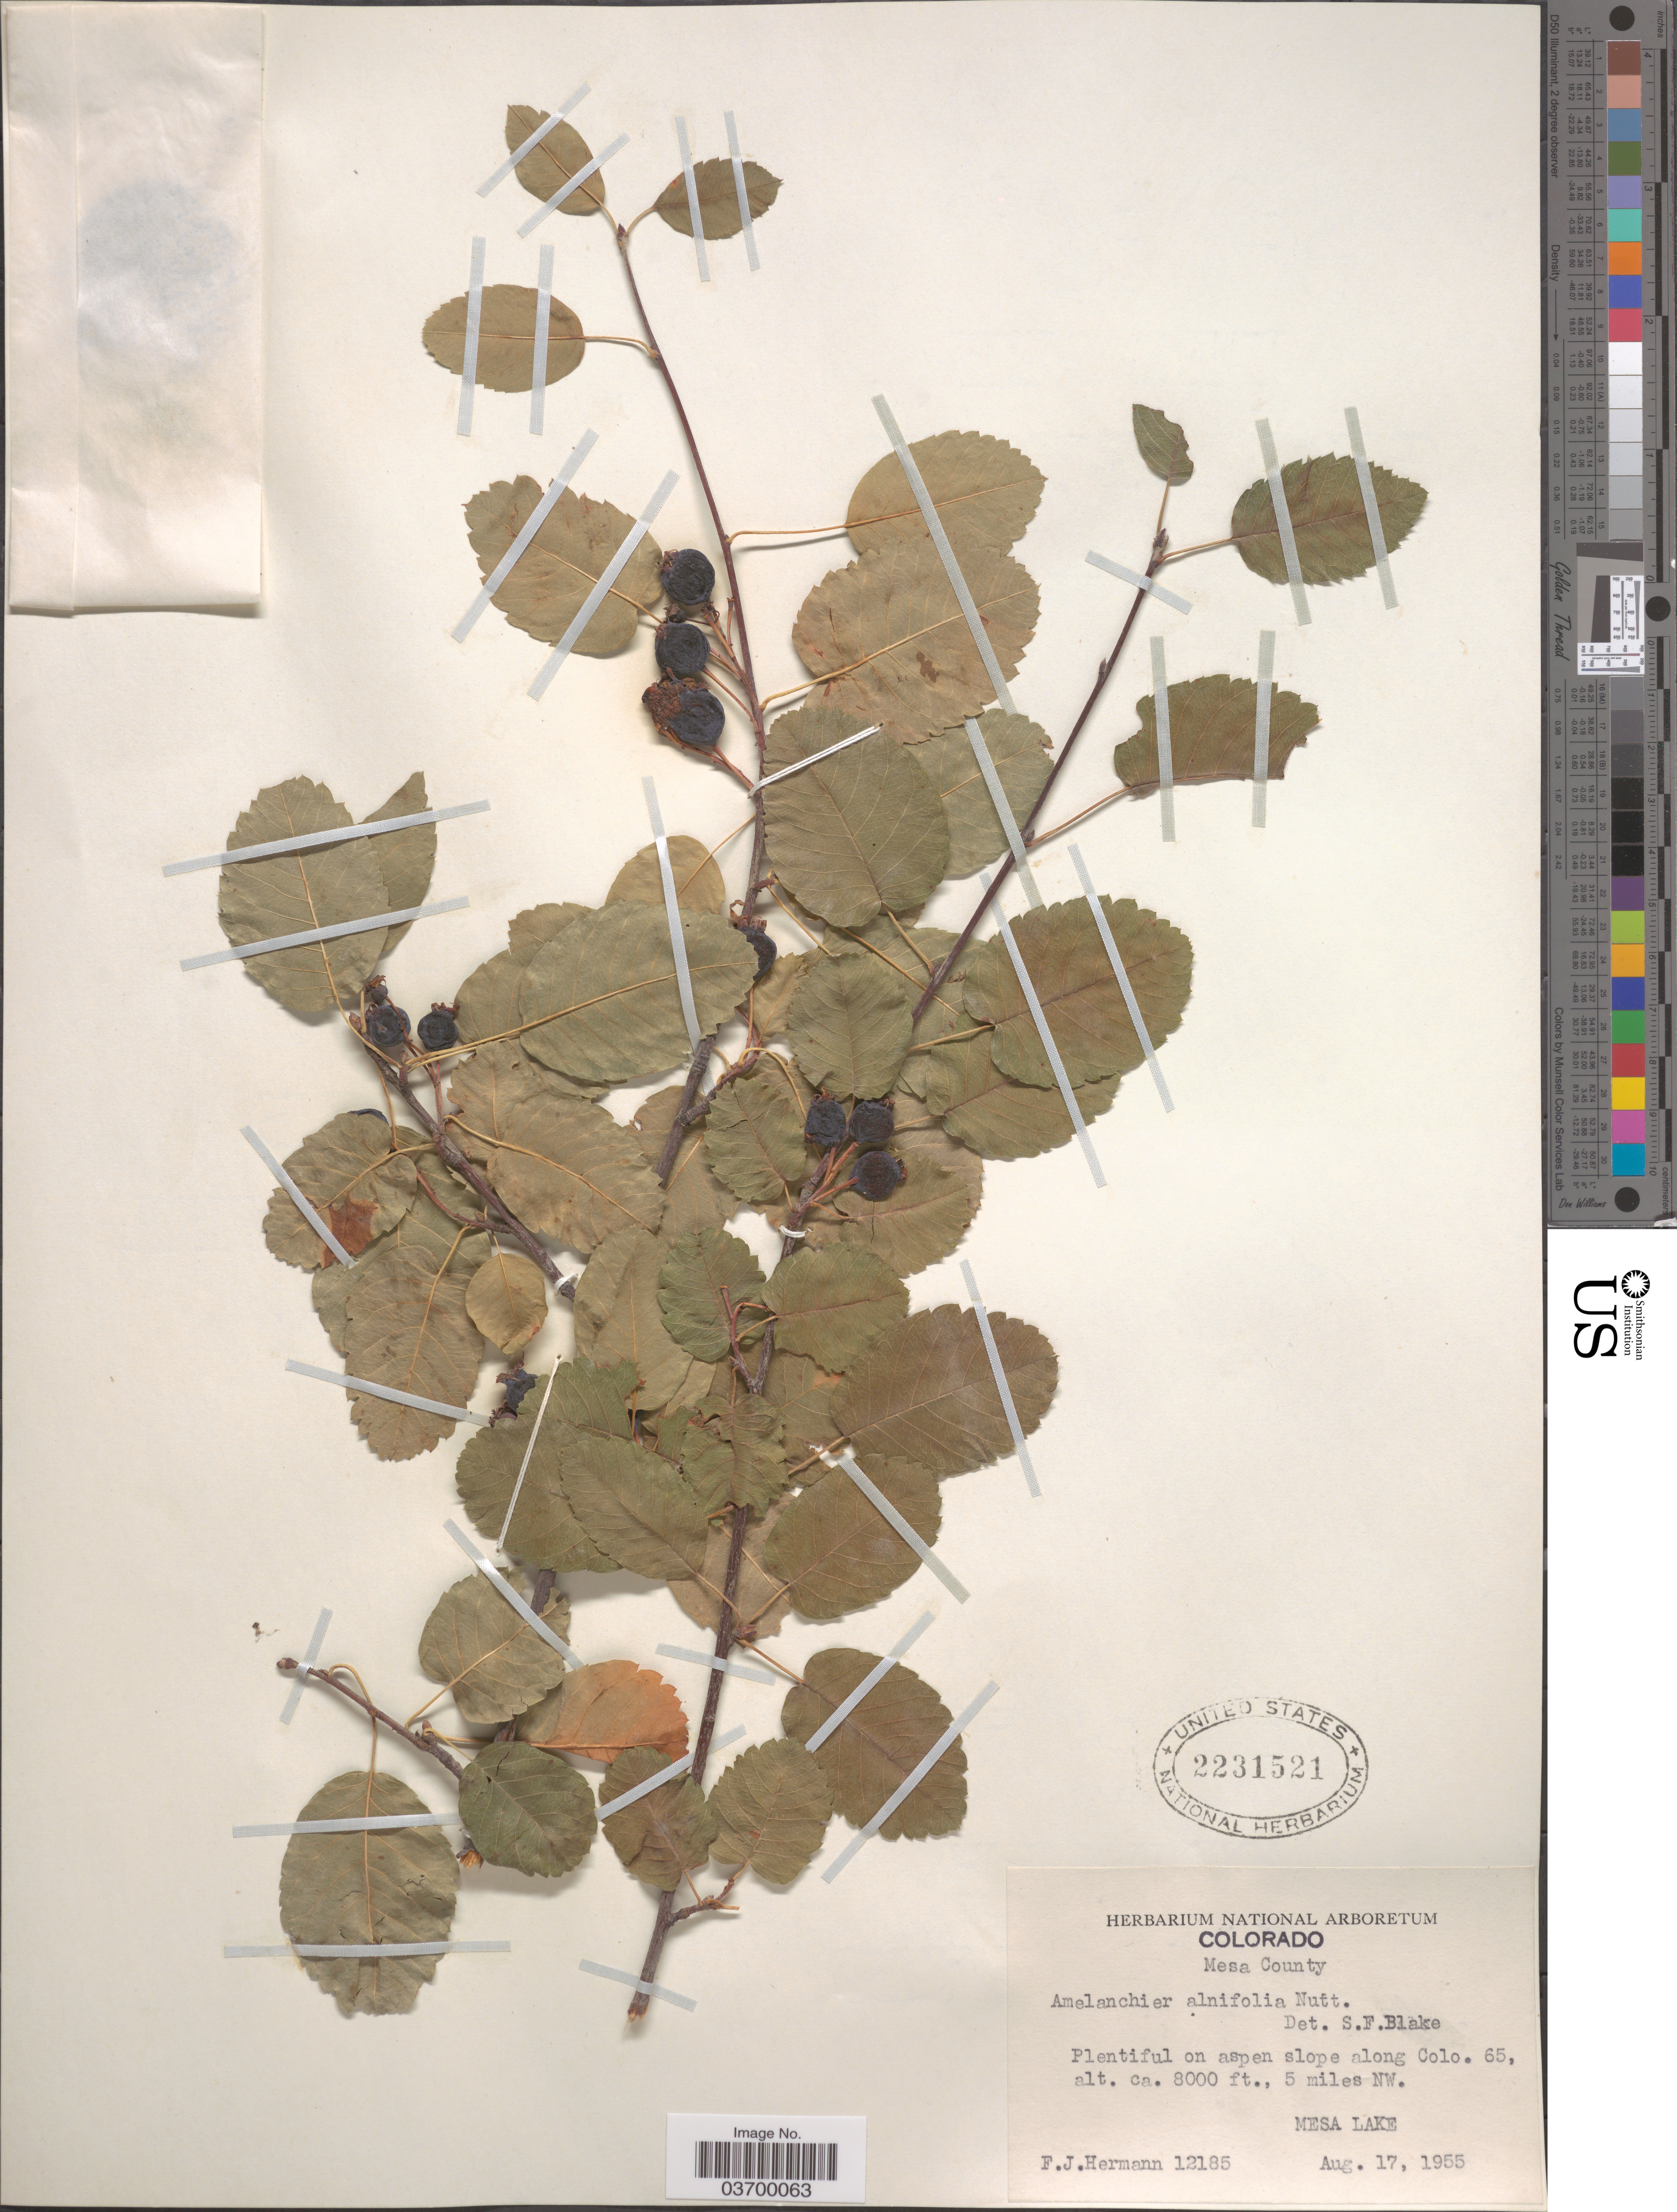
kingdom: Plantae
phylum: Tracheophyta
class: Magnoliopsida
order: Rosales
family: Rosaceae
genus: Amelanchier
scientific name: Amelanchier alnifolia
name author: (Nutt.) Nutt. ex M. Roem.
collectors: F. J. Hermann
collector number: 12185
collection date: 1955-08-17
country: United States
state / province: Colorado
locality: Mesa County. On aspen slope along Colo. 65, 5 miles NW. Mesa Lake.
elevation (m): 2438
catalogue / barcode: US 2231521